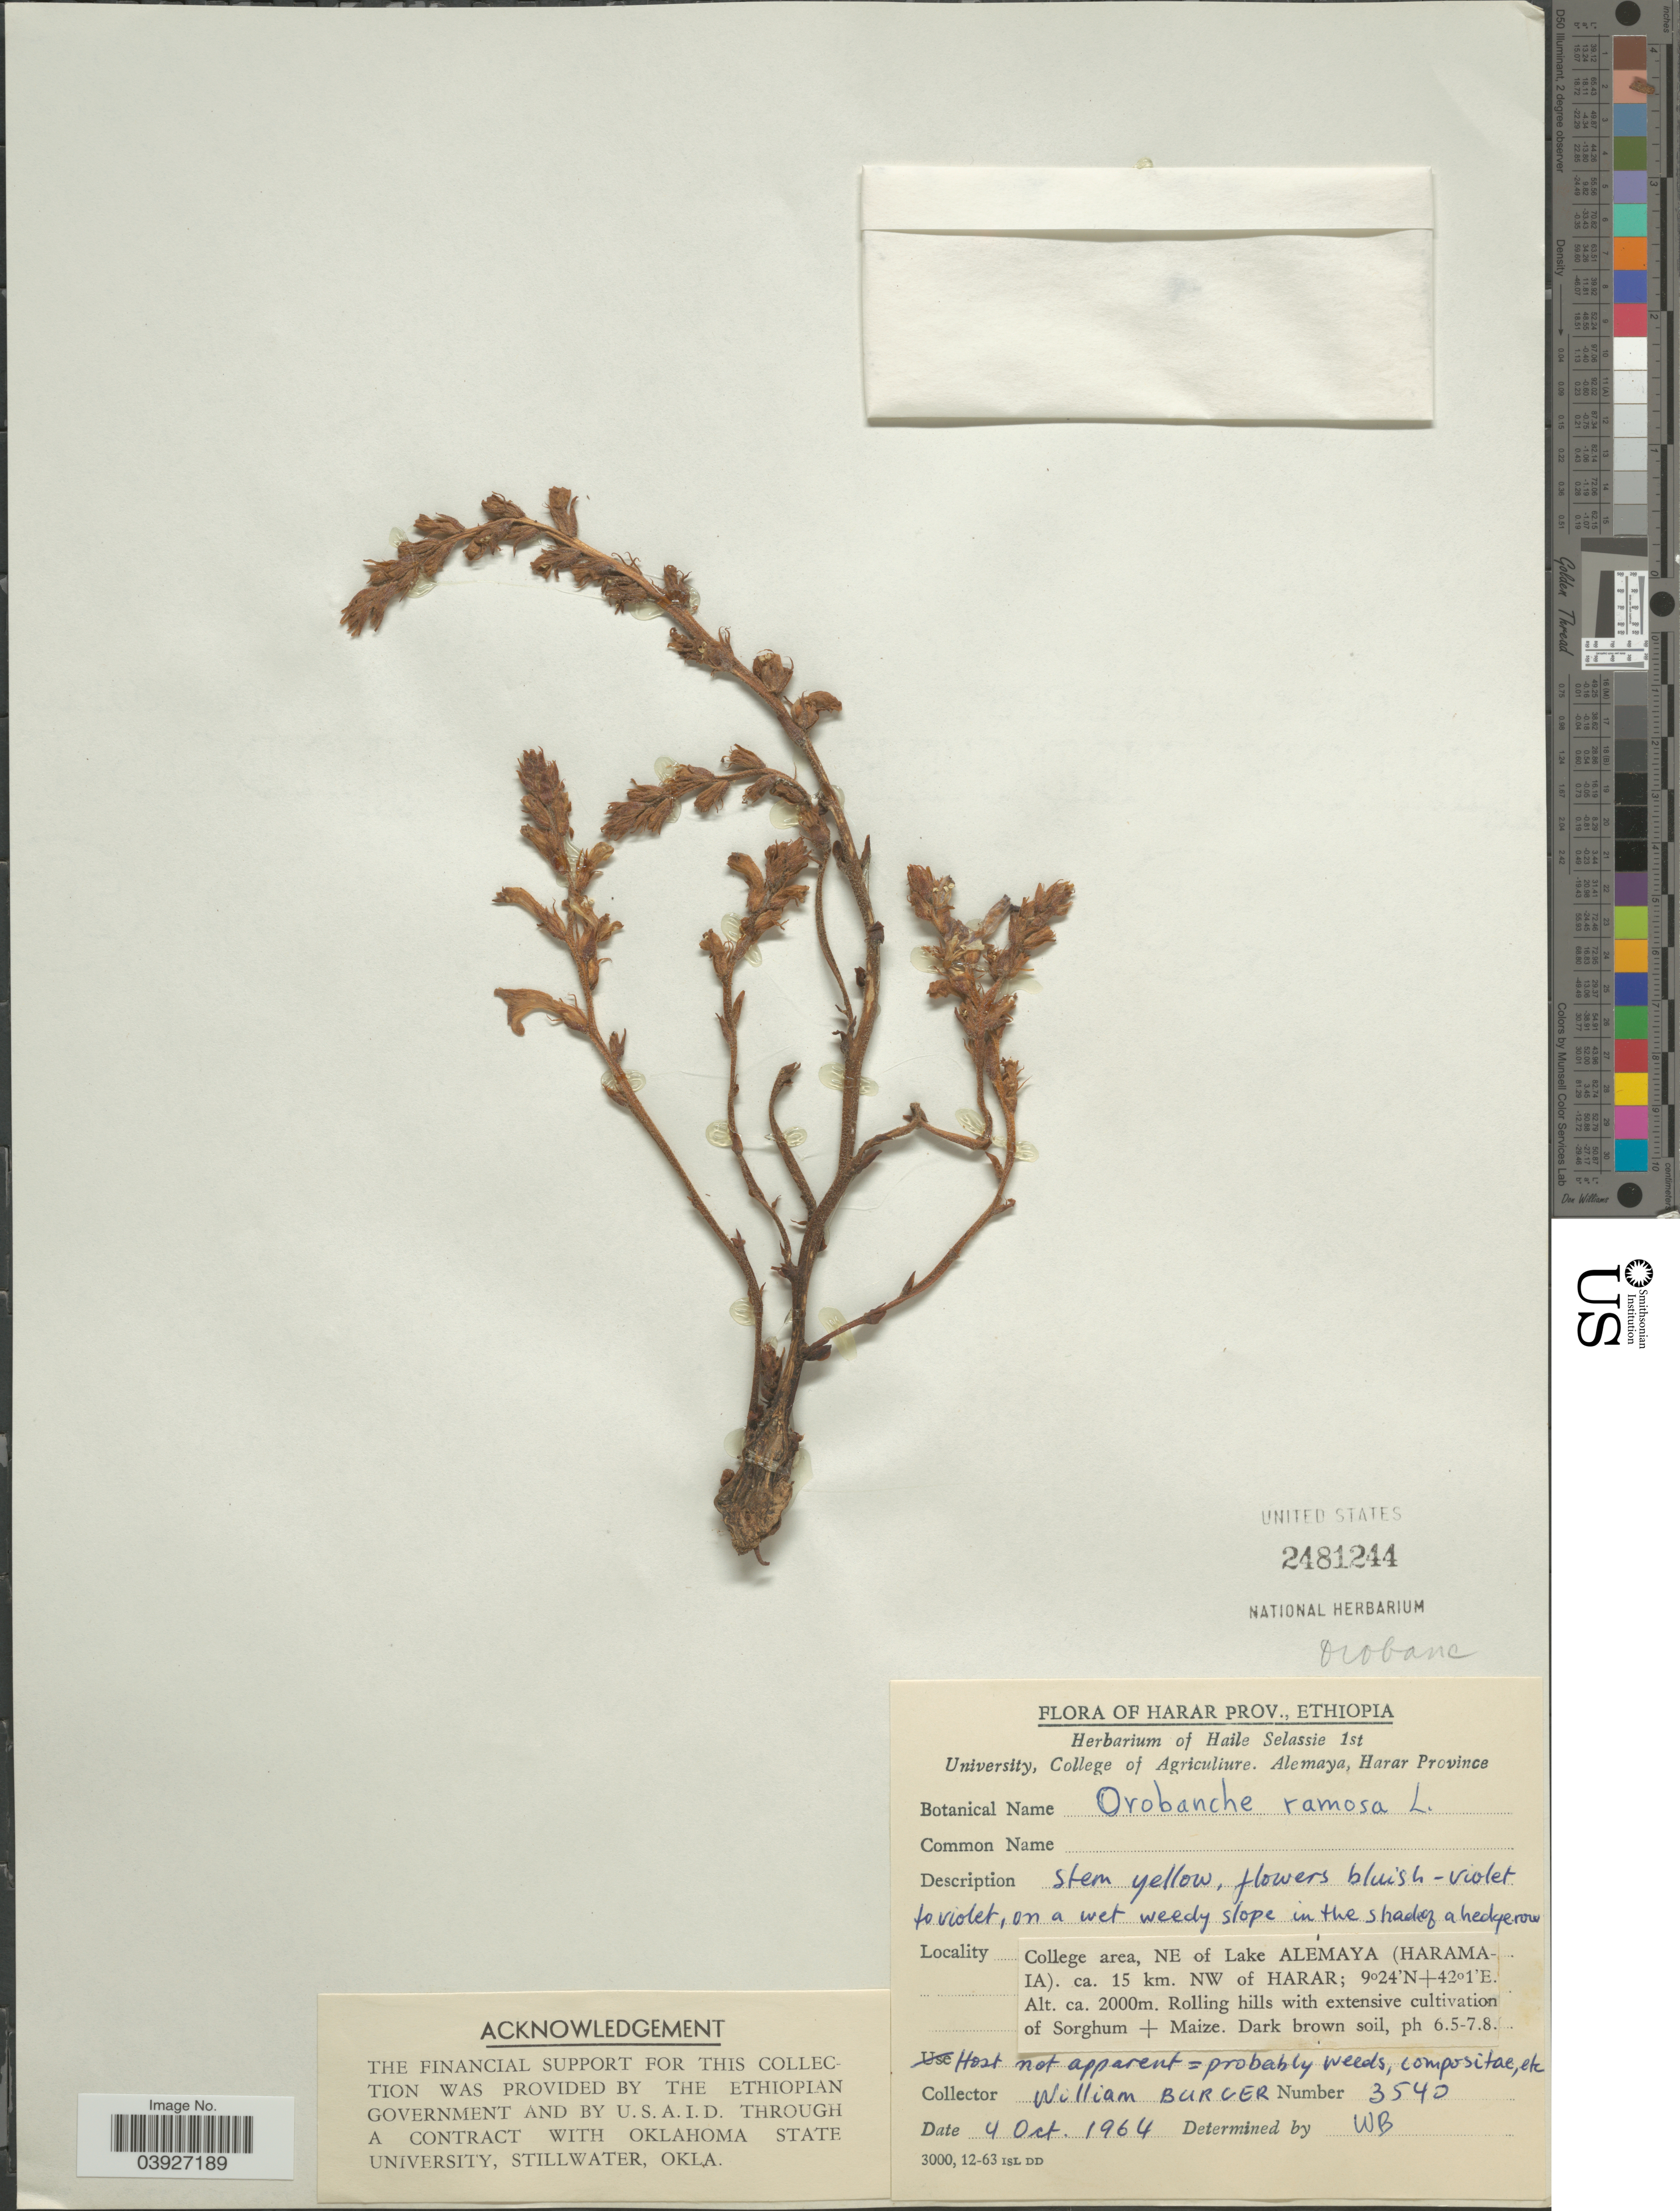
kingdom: Plantae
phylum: Tracheophyta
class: Magnoliopsida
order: Lamiales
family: Orobanchaceae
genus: Orobanche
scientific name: Orobanche ramosa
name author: L.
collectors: W. Burger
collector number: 3540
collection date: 1964-10-04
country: Ethiopia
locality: Harar Prov. College area, NE of Lake Alemaya (Harama-IA). ca. 15 km. NW of Harar.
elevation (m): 2000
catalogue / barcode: US 2481244